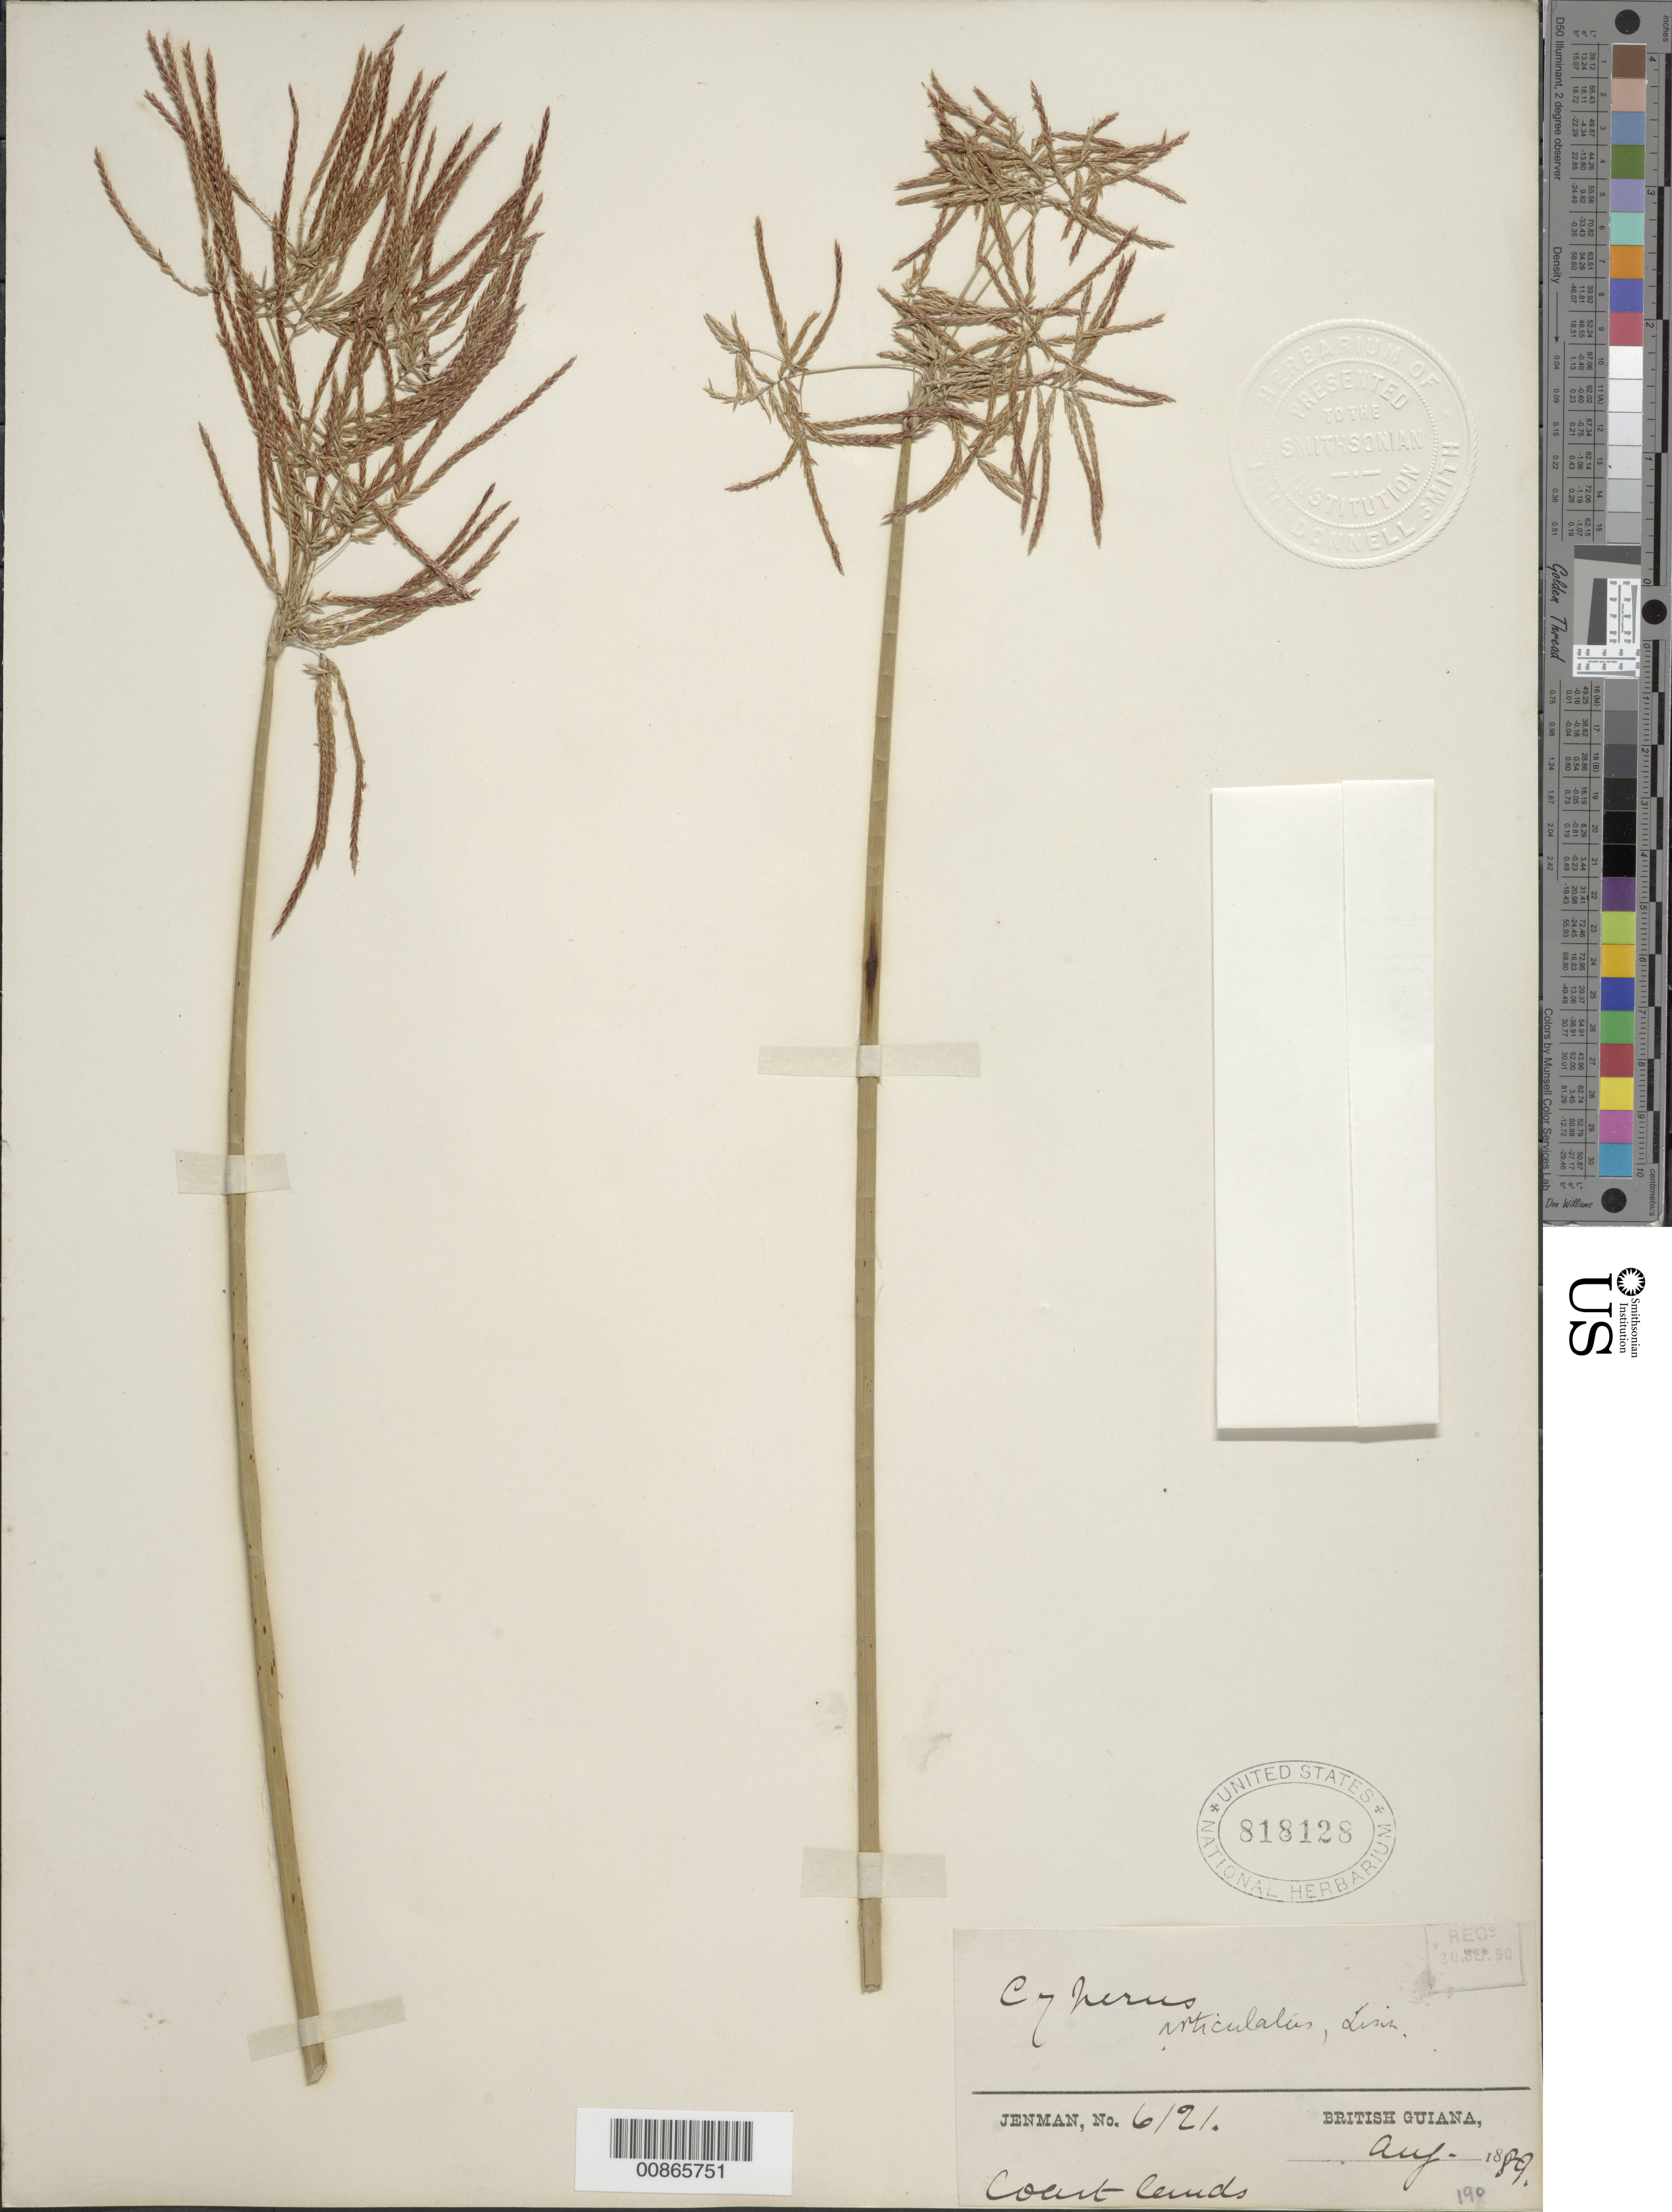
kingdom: Plantae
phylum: Tracheophyta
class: Liliopsida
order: Poales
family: Cyperaceae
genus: Cyperus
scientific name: Cyperus articulatus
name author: L.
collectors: G. S. Jenman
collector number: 6121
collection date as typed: August 1889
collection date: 1889-08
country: Guyana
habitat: Coast lands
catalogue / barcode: US 818128